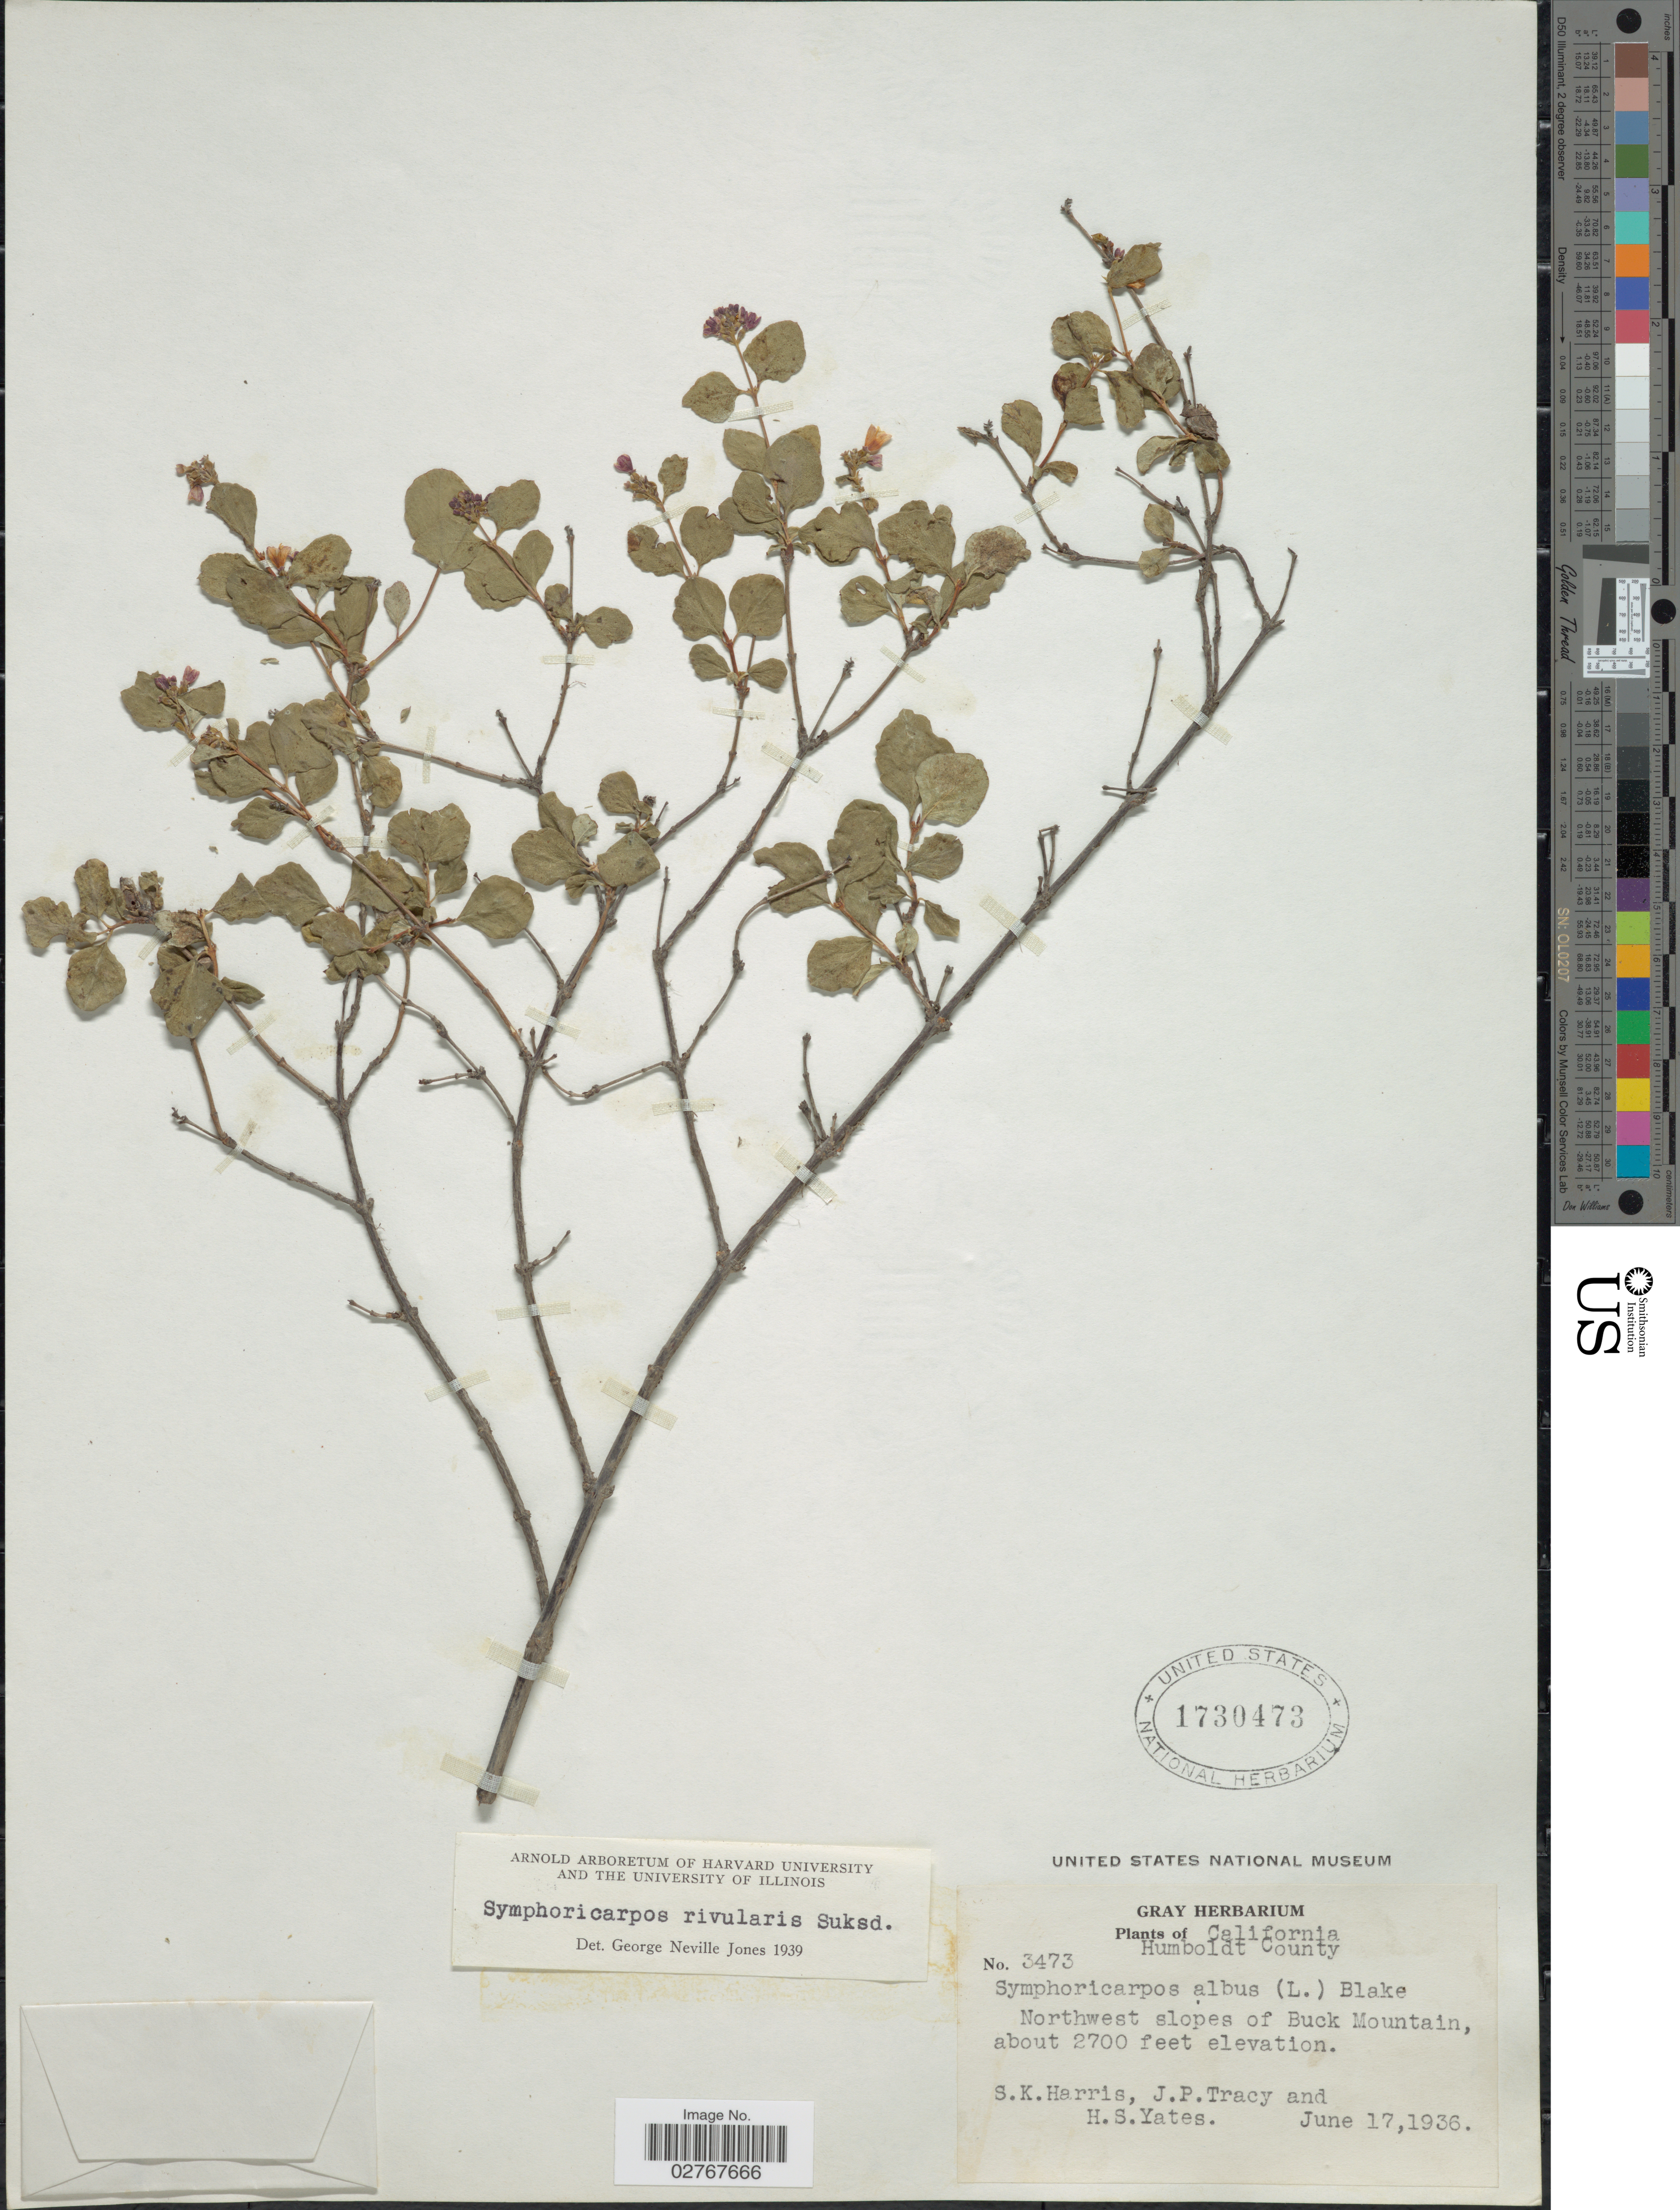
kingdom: Plantae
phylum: Tracheophyta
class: Magnoliopsida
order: Dipsacales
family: Caprifoliaceae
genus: Symphoricarpos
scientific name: Symphoricarpos rivularis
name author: Suksd.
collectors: S. K. Harris, J. Tracy & H. S. Yates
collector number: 3473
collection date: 1936-06-17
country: United States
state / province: California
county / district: Humboldt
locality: Humboldt County. Northwest slopes of Buck Mountain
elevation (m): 823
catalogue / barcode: US 1730473